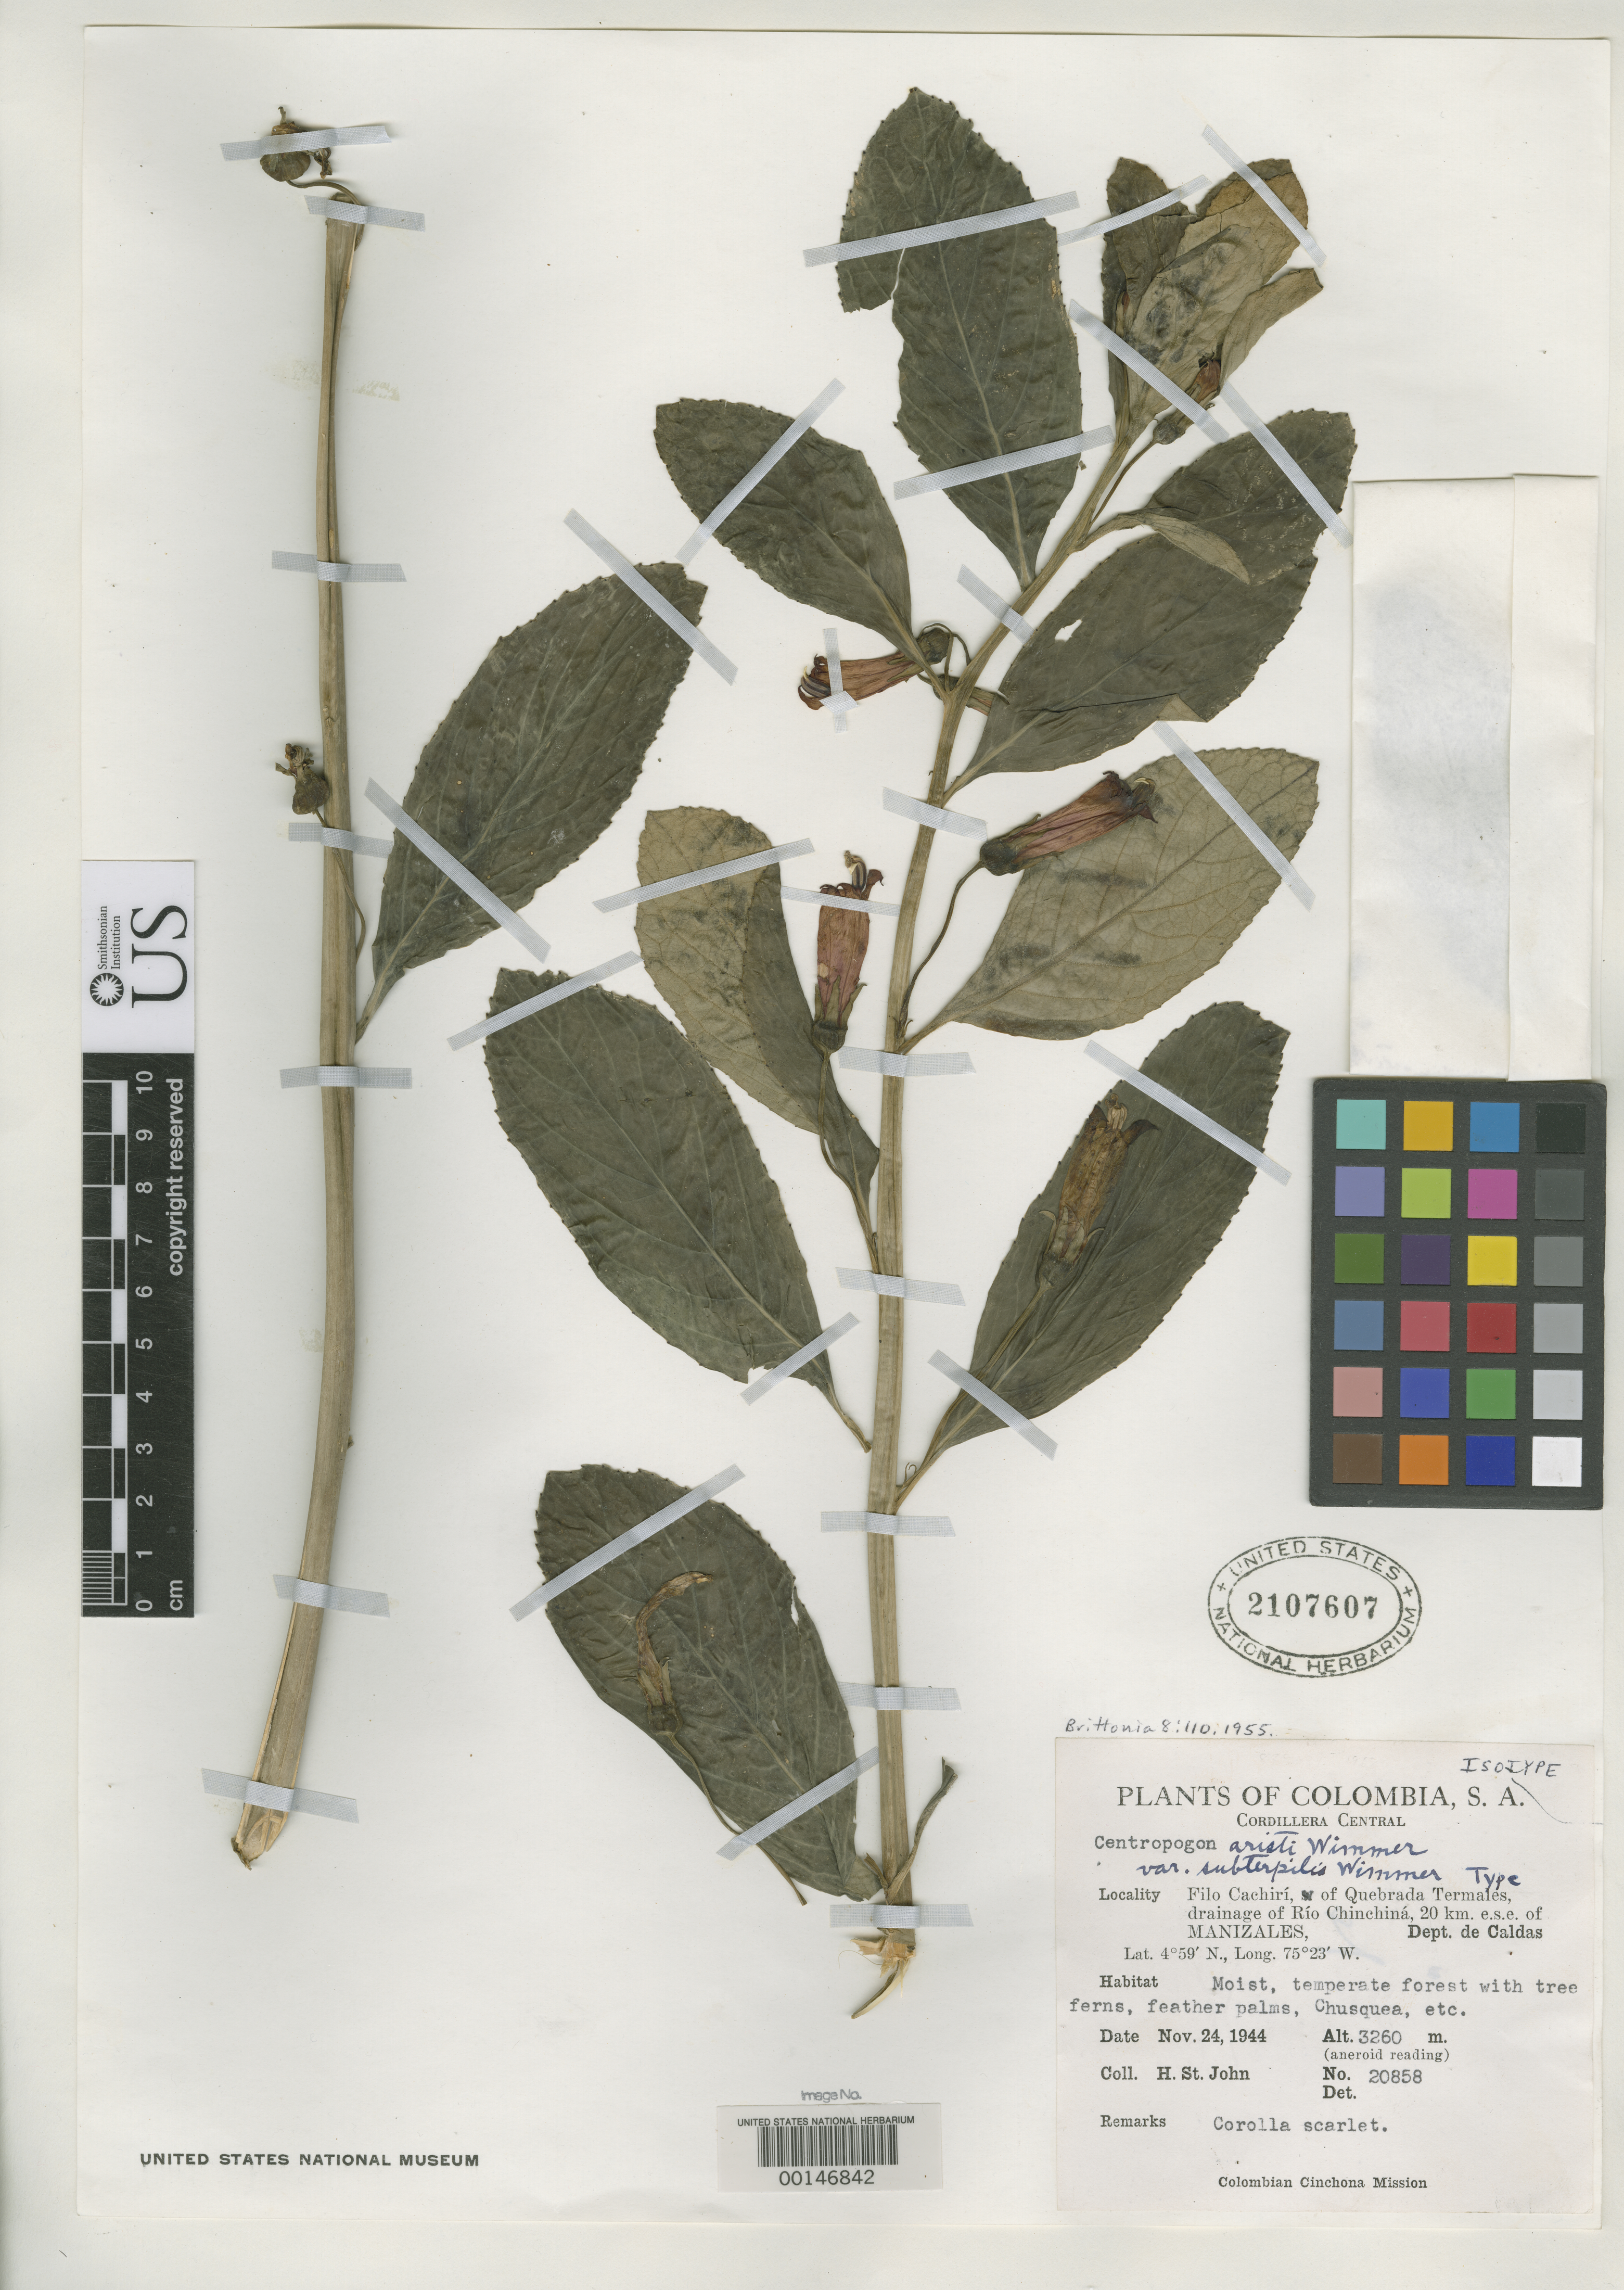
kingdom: Plantae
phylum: Tracheophyta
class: Magnoliopsida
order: Asterales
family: Campanulaceae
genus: Centropogon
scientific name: Centropogon aristi var. subterpilis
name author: E. Wimm.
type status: Isotype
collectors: H. St. John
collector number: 20858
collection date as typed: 24 Nov 1944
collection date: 1944-11-24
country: Colombia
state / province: Caldas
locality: Filo Cachiri, of Quebrada Termales.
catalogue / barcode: US 2107607